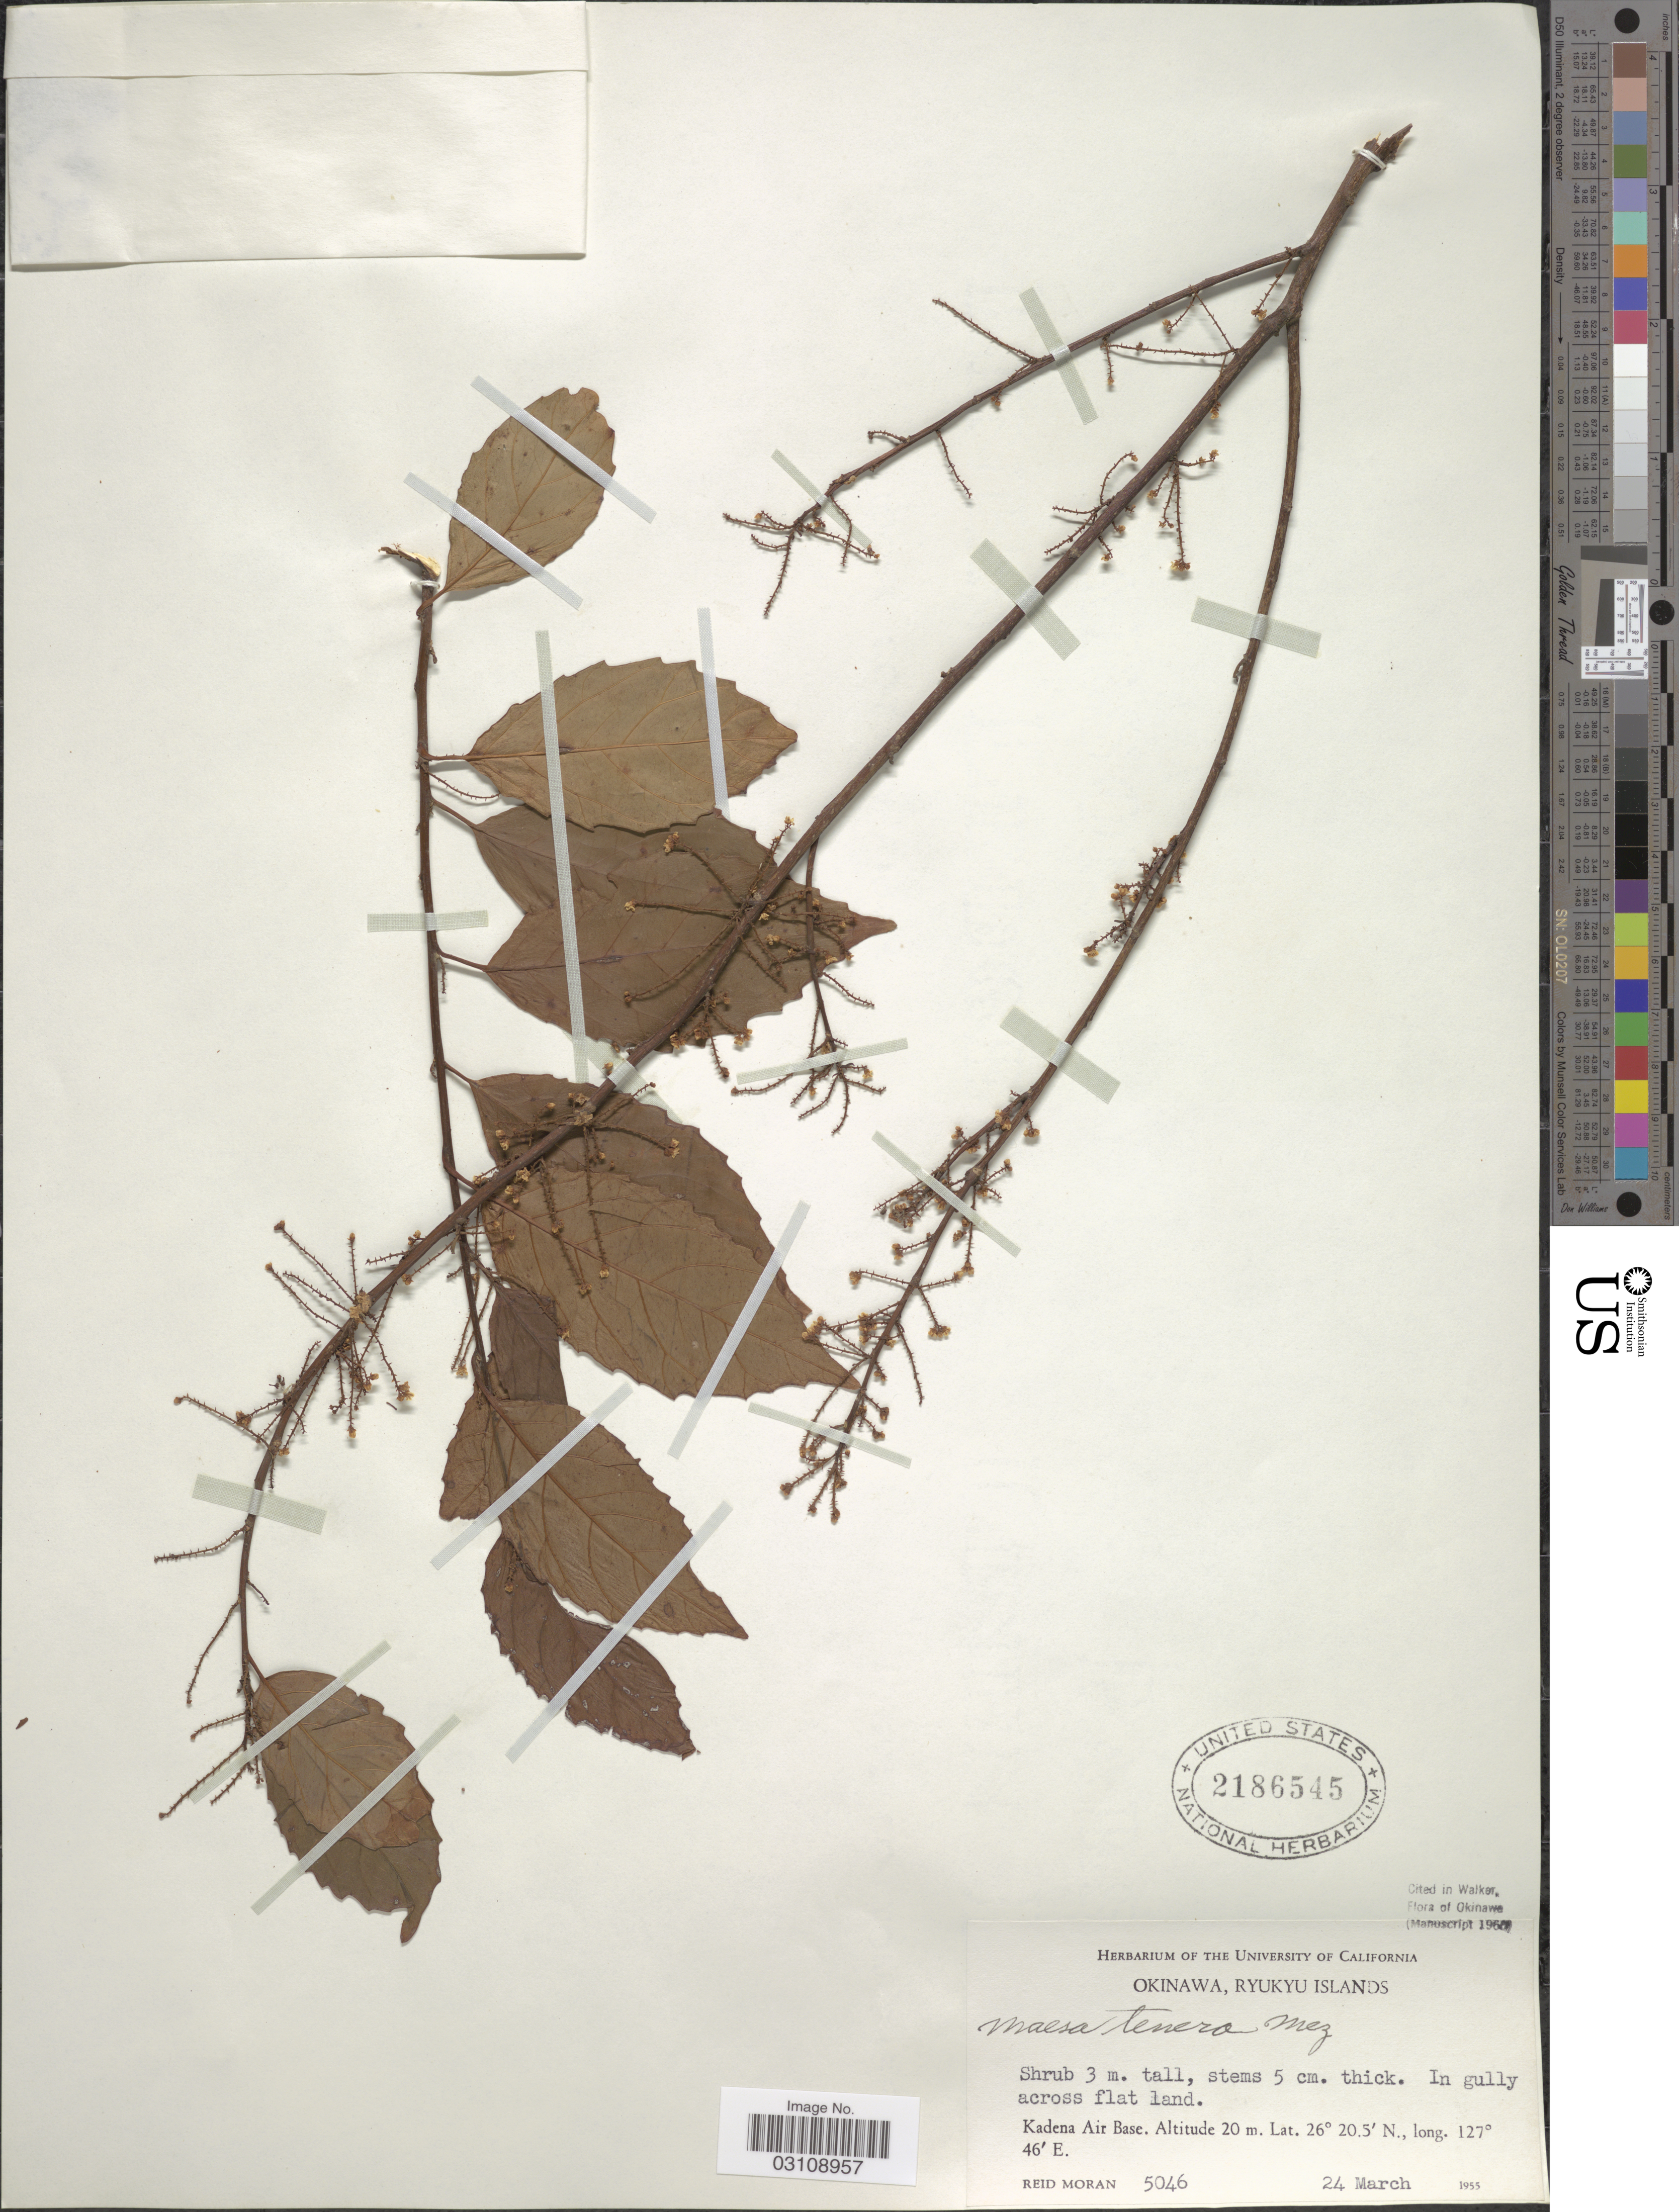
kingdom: Plantae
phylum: Tracheophyta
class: Magnoliopsida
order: Ericales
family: Primulaceae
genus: Maesa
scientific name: Maesa tenera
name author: Mez in Engl.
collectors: R. Moran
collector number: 5046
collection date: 1955-03-24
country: Japan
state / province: Okinawa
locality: Ryukyu Islands. Kadena Air Base.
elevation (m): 20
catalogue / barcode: US 2186545